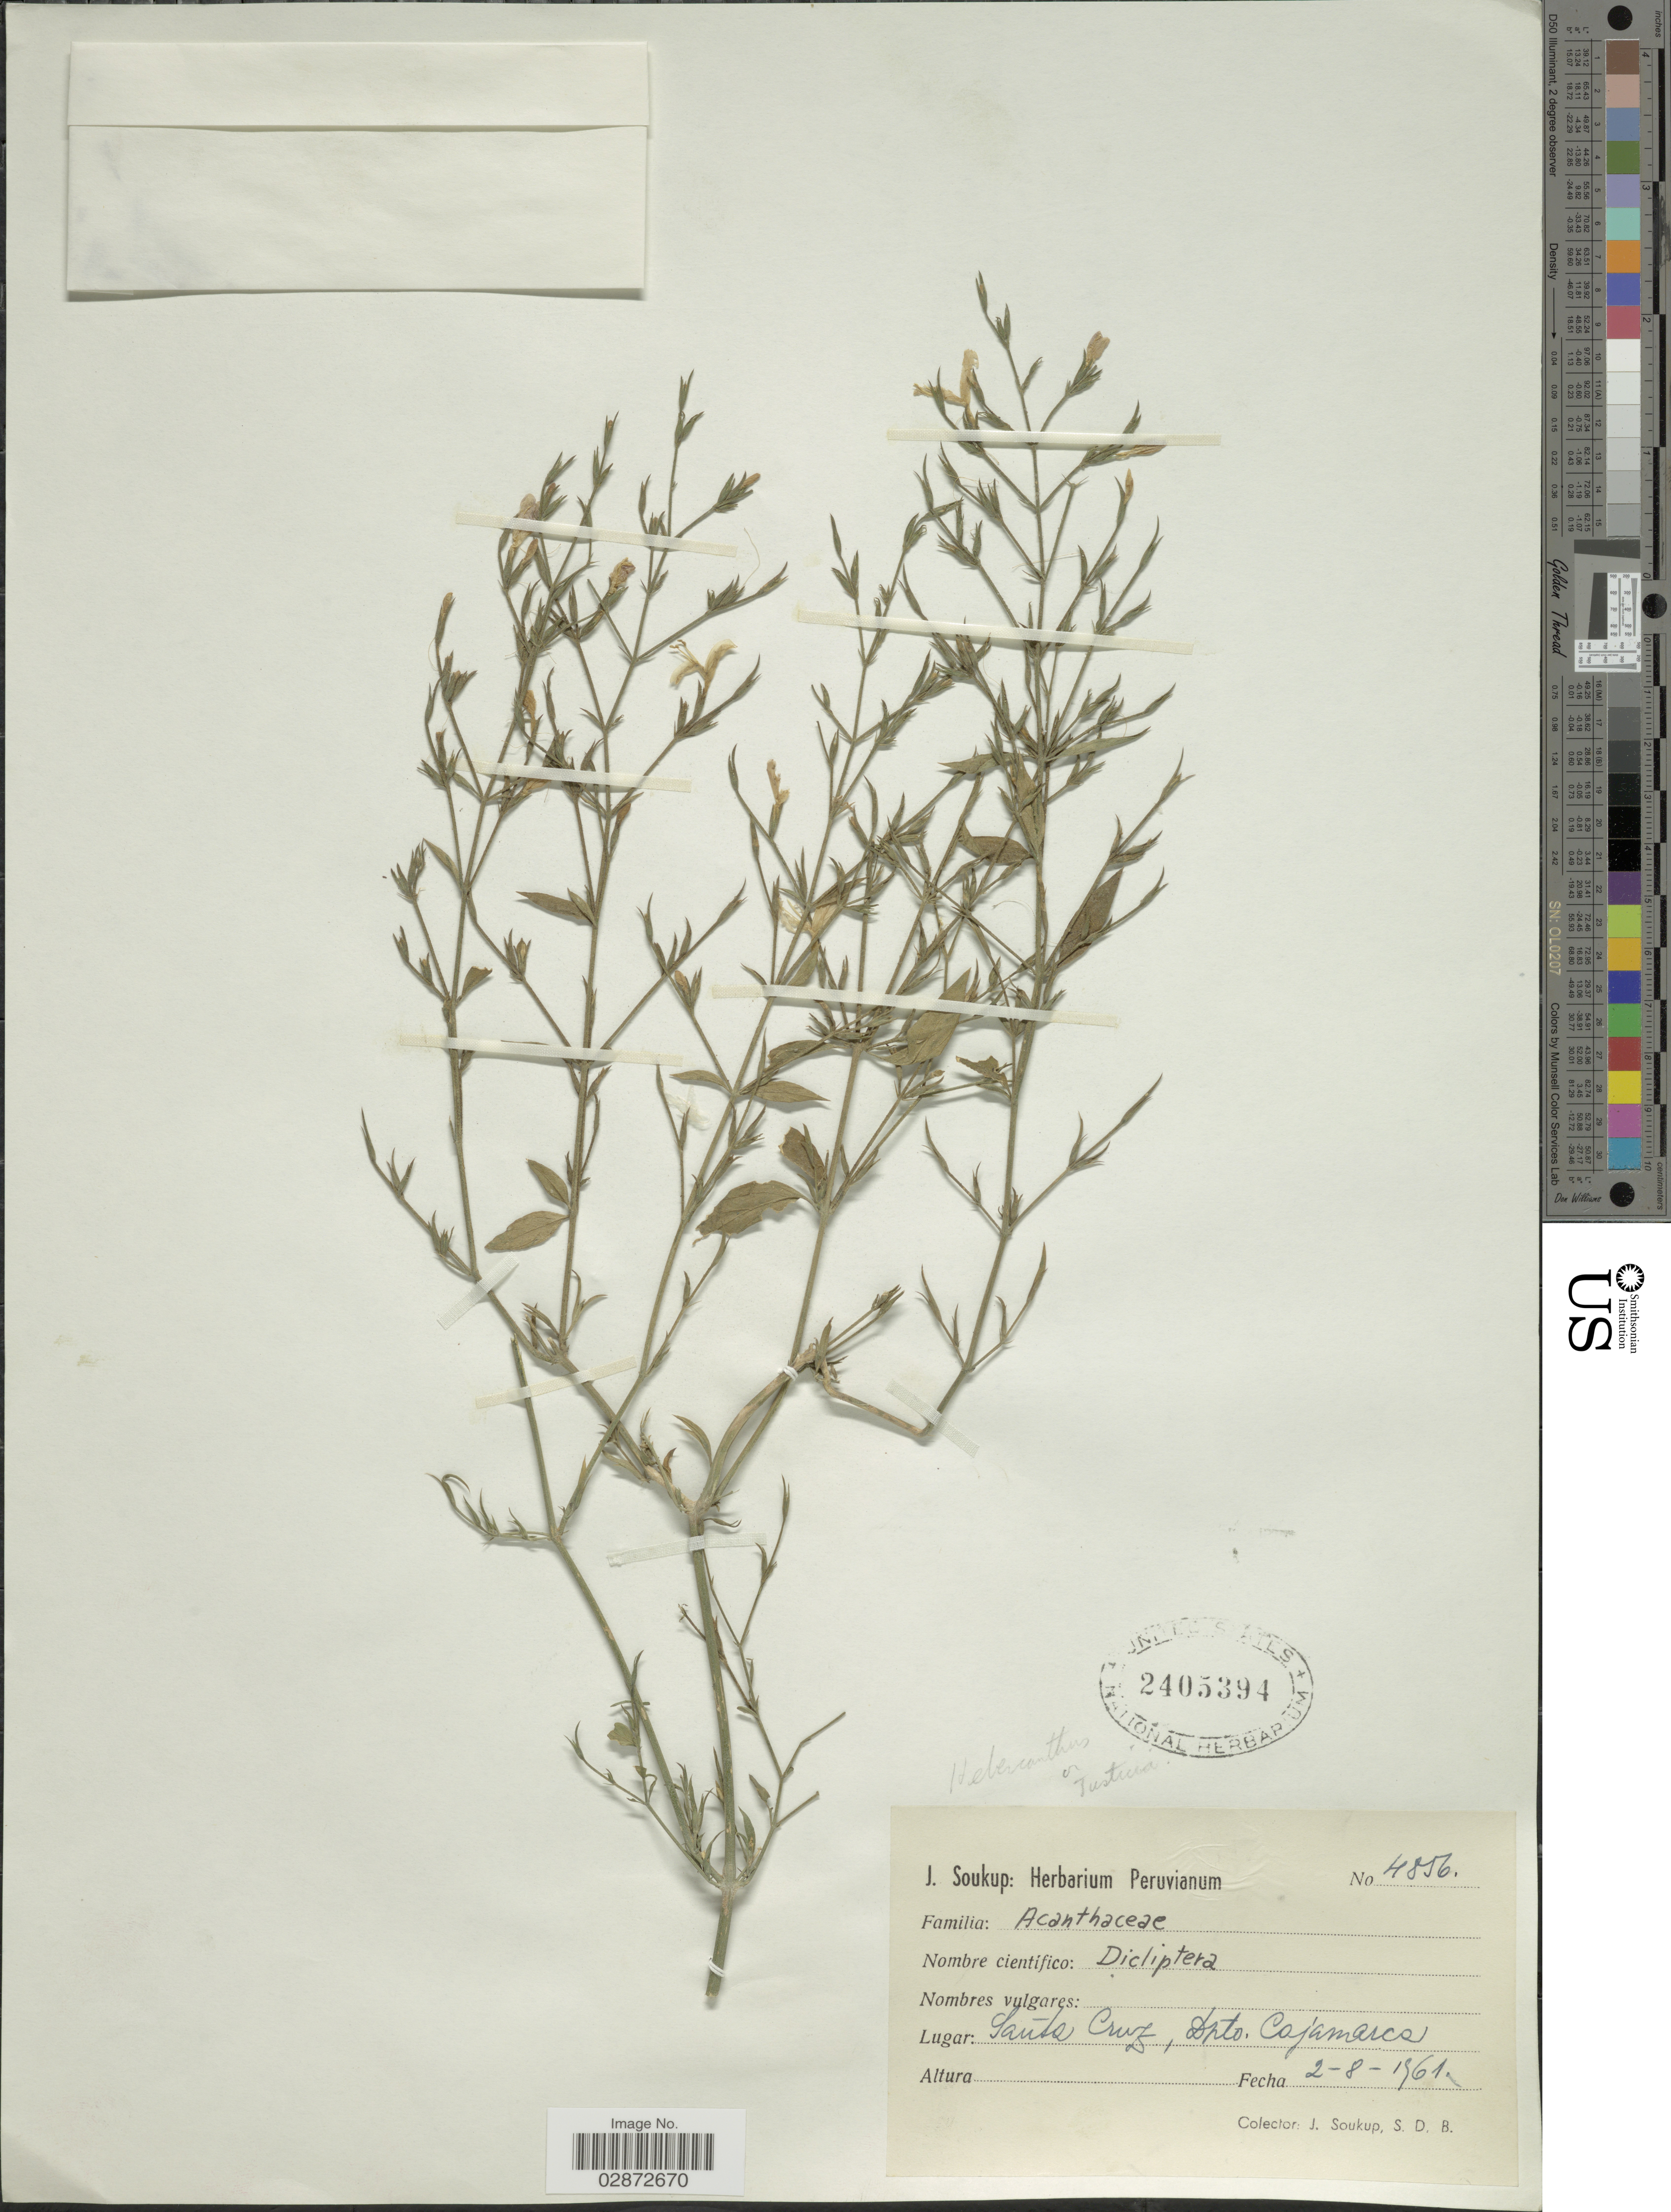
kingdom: Plantae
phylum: Tracheophyta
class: Magnoliopsida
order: Lamiales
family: Acanthaceae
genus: Dicliptera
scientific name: Dicliptera sp.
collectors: J. Soukup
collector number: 4856*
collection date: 1961-08-02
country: Peru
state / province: Cajamarca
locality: Santa Cruz, Dpto. Cajamarca.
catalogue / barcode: US 2405394